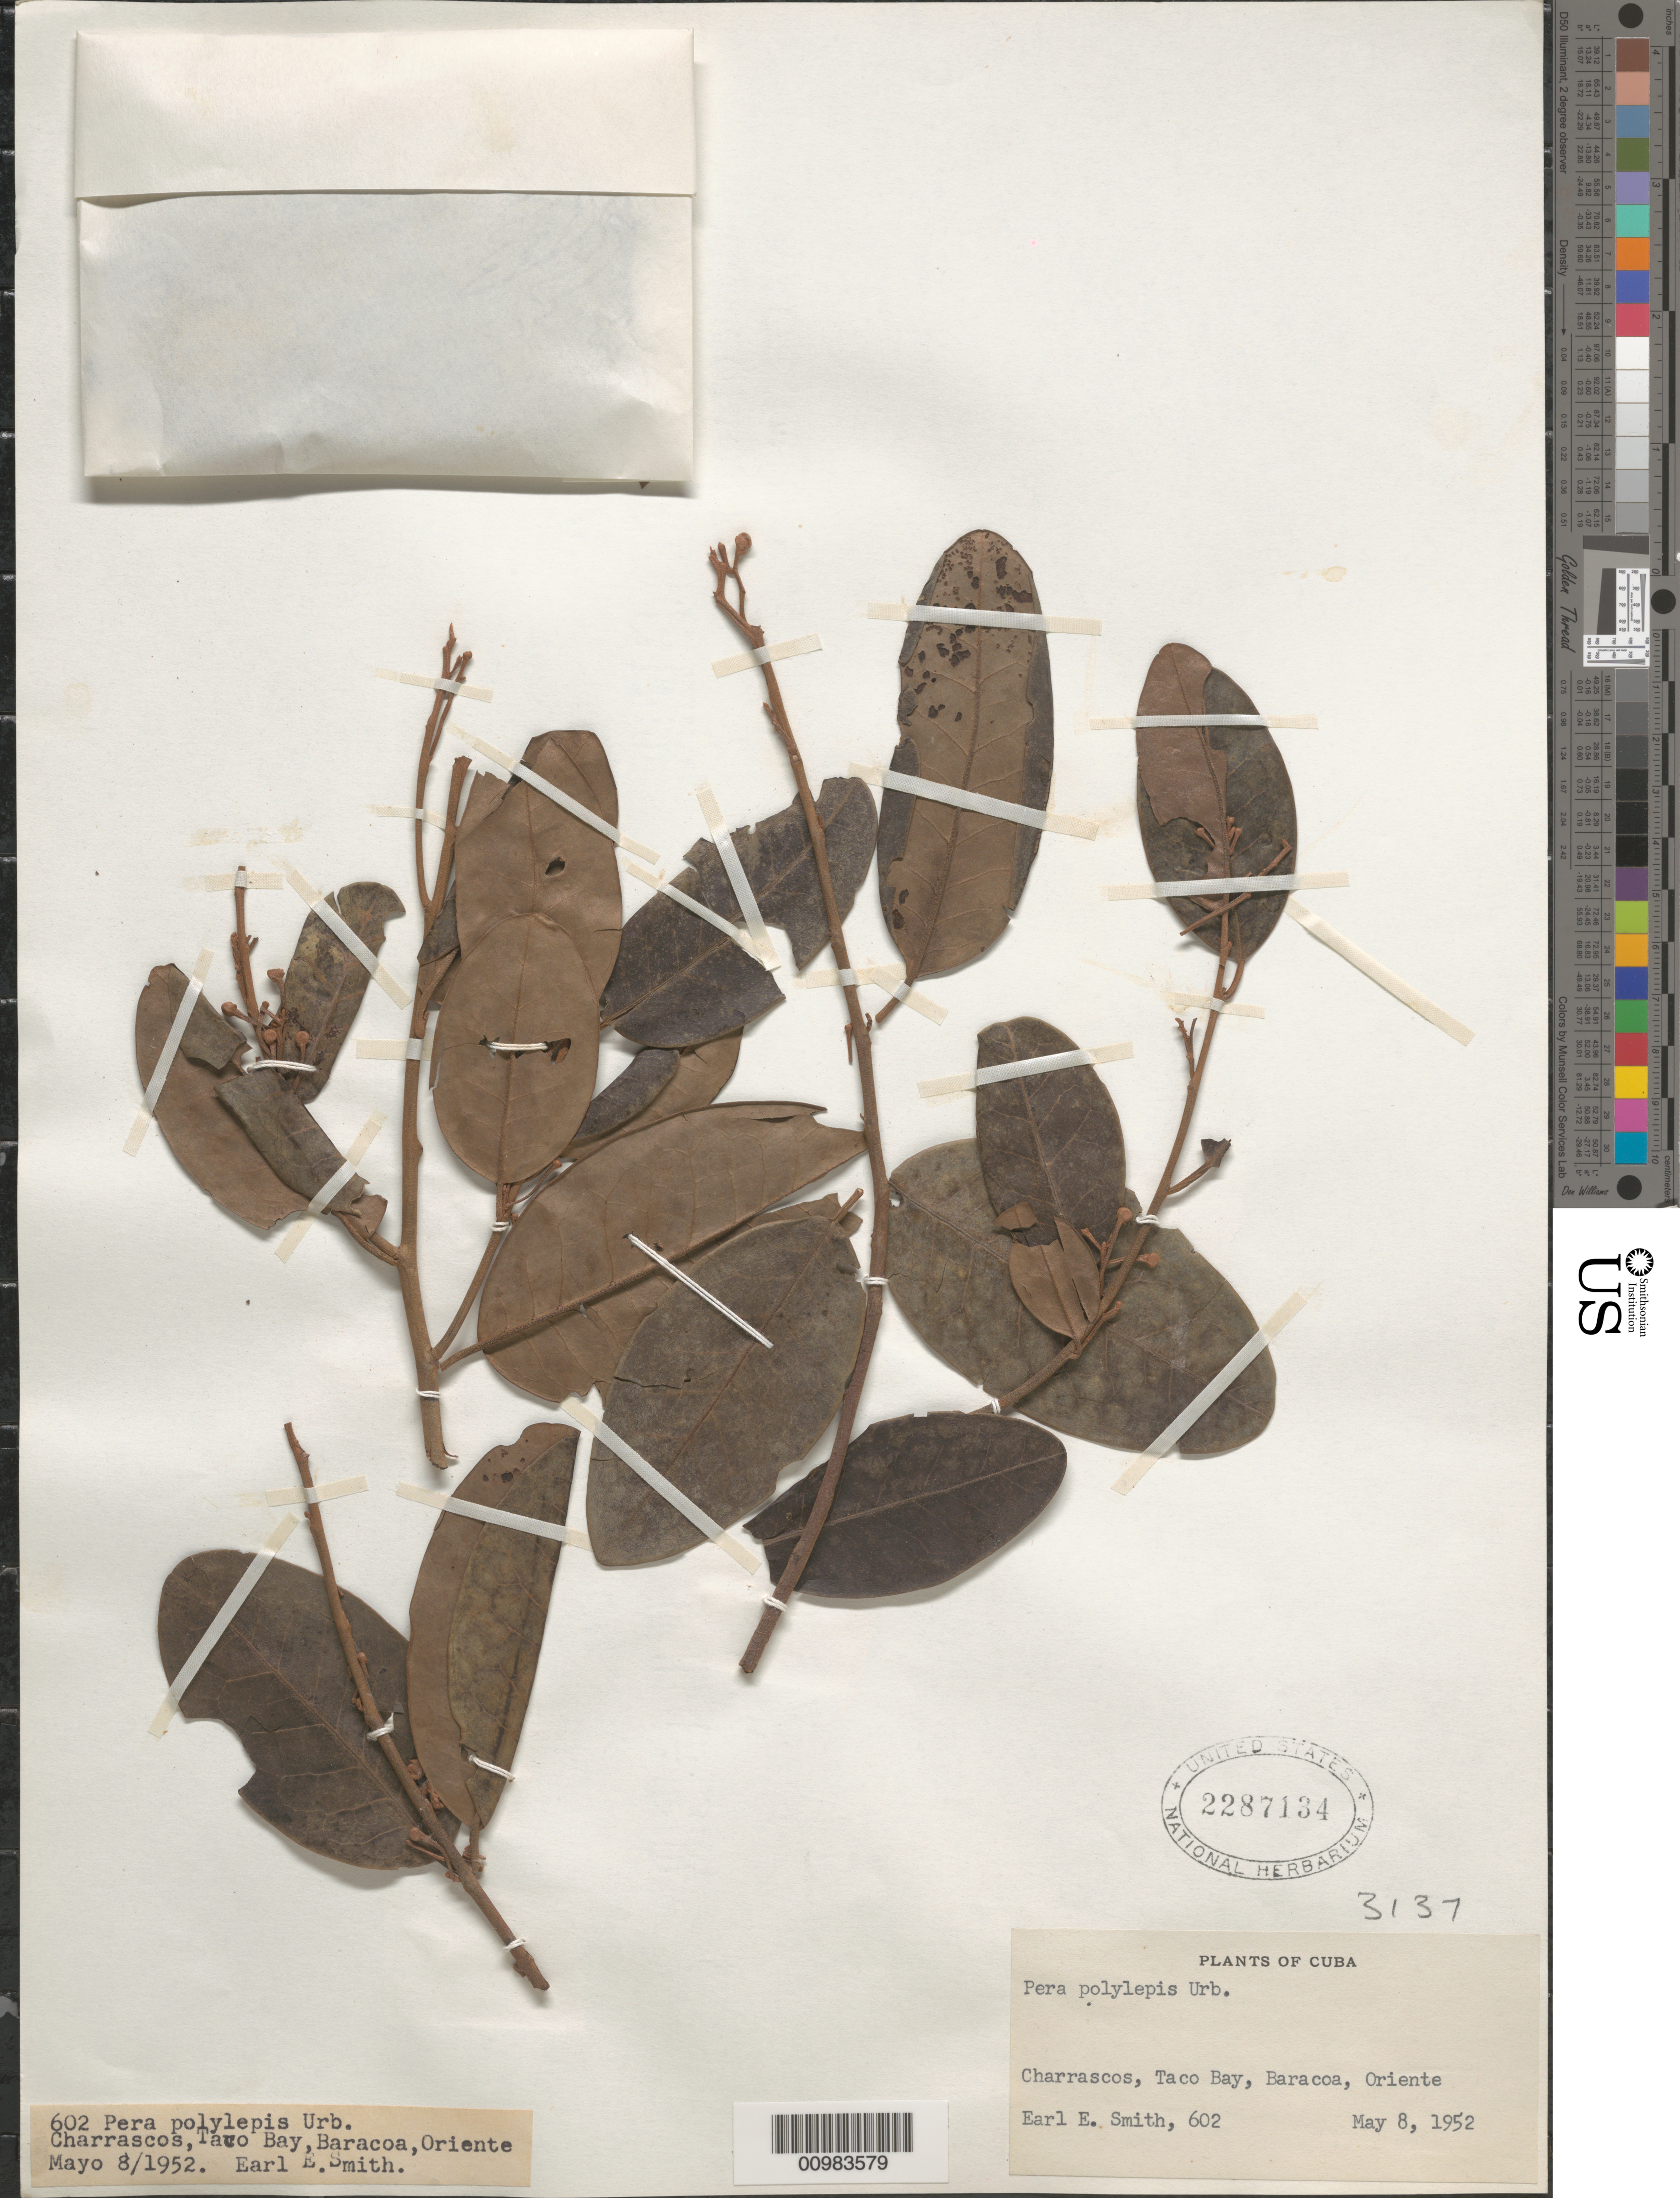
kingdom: Plantae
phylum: Tracheophyta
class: Magnoliopsida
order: Malpighiales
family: Peraceae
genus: Pera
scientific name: Pera polylepis subsp. polylepis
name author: Urb.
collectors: E. E. Smith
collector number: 602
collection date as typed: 08 May 1952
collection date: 1952-05-08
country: Cuba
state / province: Guantanamo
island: Cuba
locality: Oriente: Baracoa, Taco Bay, Charrascos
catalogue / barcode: US 2287134